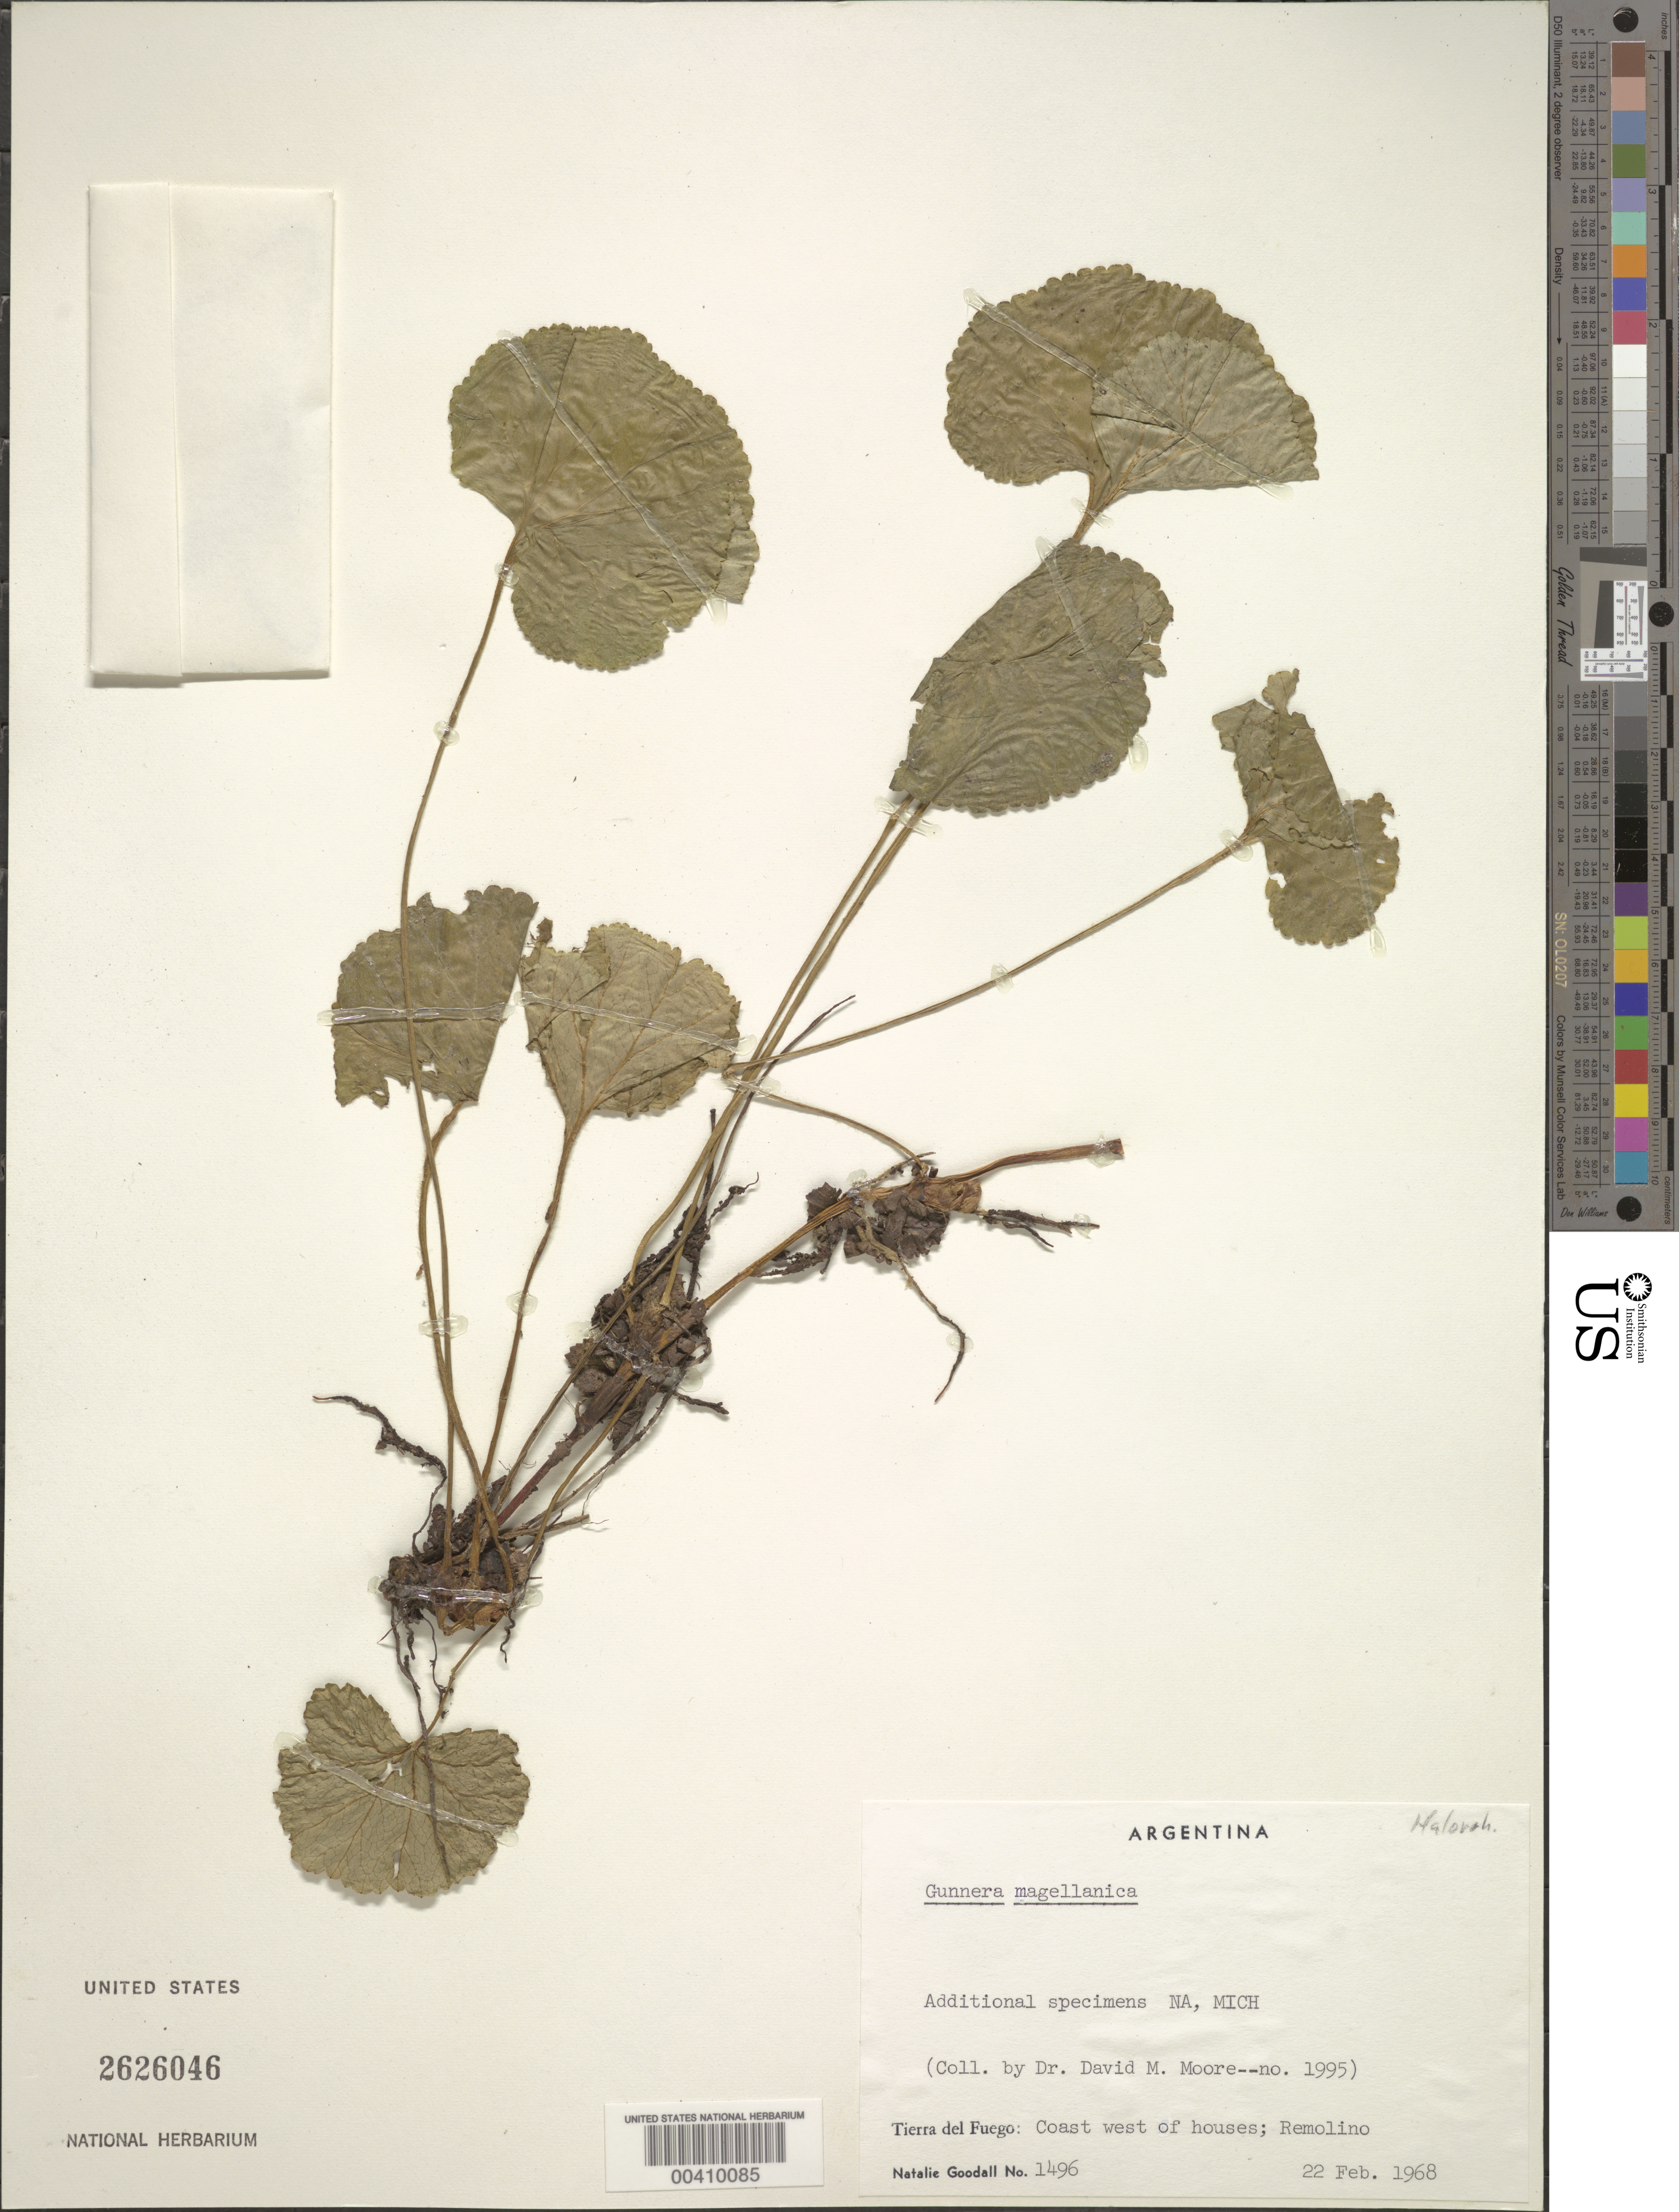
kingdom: Plantae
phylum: Tracheophyta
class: Magnoliopsida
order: Gunnerales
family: Gunneraceae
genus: Gunnera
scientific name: Gunnera magellanica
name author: Lam.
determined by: Mora-Osejo, L. E.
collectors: D. Moore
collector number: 1995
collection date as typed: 22 Feb 1968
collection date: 1968-02-22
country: Argentina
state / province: Tierra del Fuego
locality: Coast W of houses; Remolino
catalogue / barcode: US 2626046